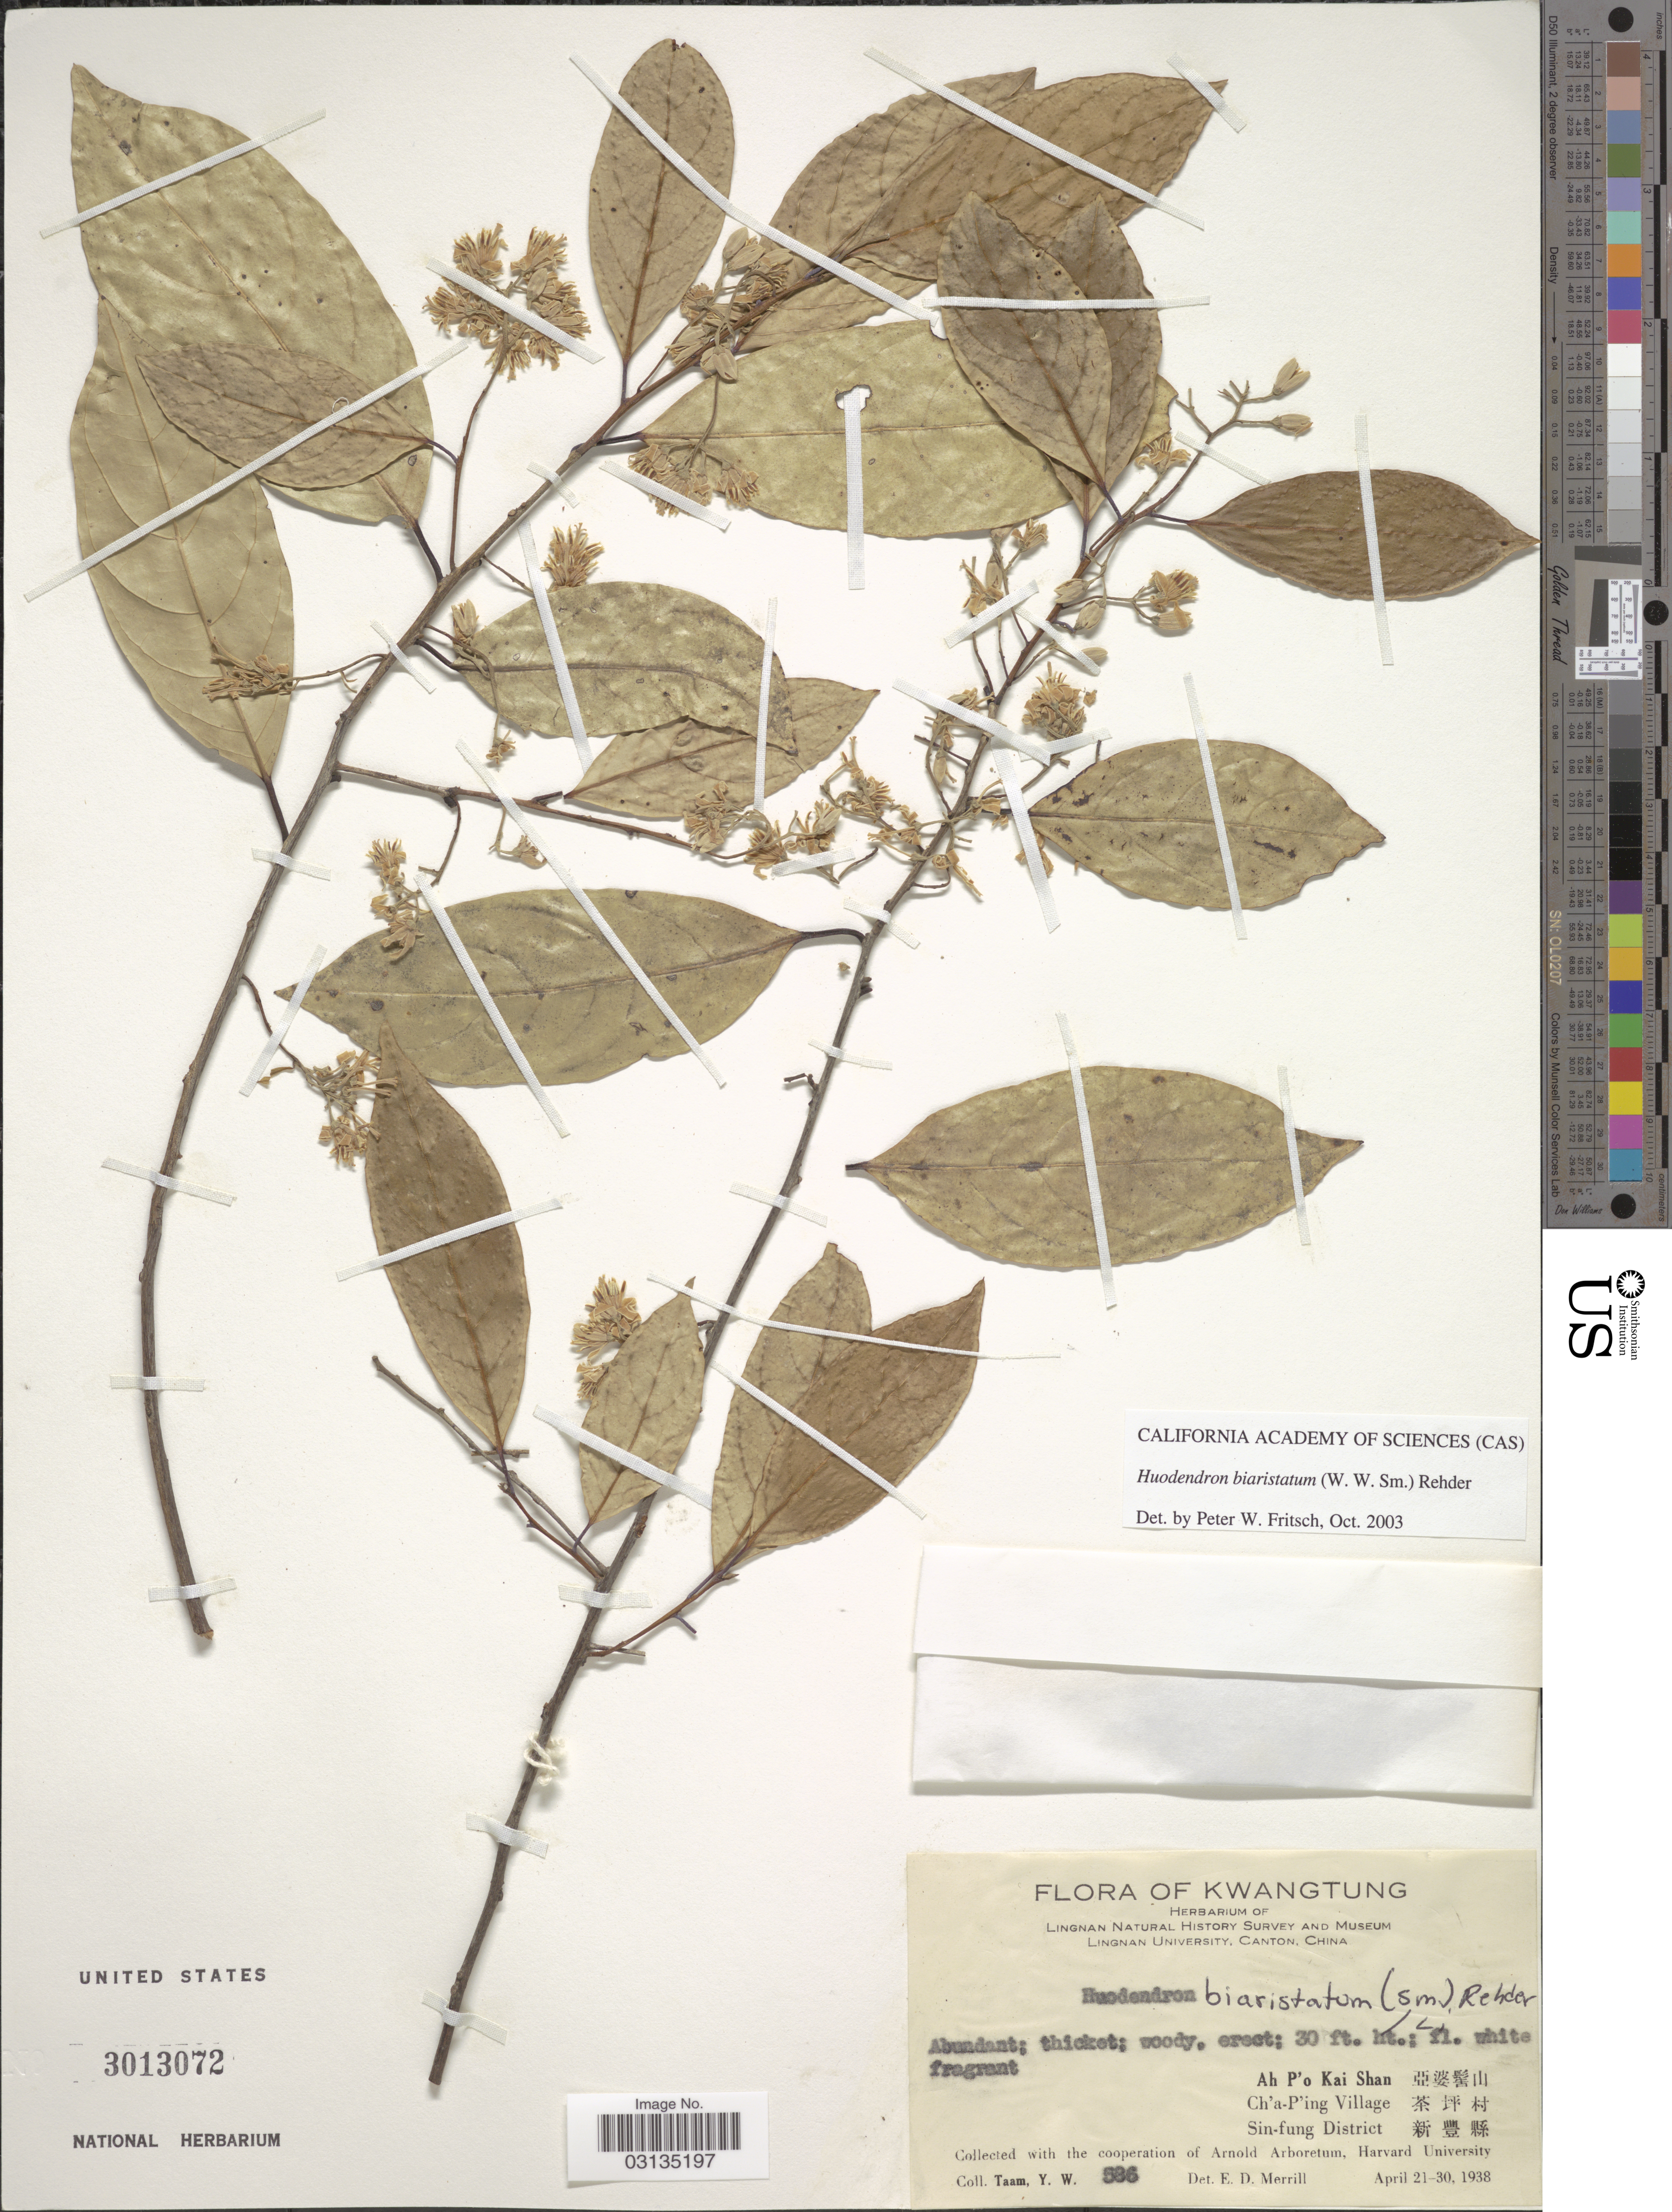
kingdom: Plantae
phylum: Tracheophyta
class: Magnoliopsida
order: Ericales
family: Styracaceae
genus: Huodendron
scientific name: Huodendron biaristatum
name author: (W.W. Sm.) Rehder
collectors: Y. W. Taam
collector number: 586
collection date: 1938-04-21/1938-04-30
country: China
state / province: Guangdong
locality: Kwangtung, Ah P'o Kai Shan, Ch'a-P'ing Village, Sin-fung District.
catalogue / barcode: US 3013072